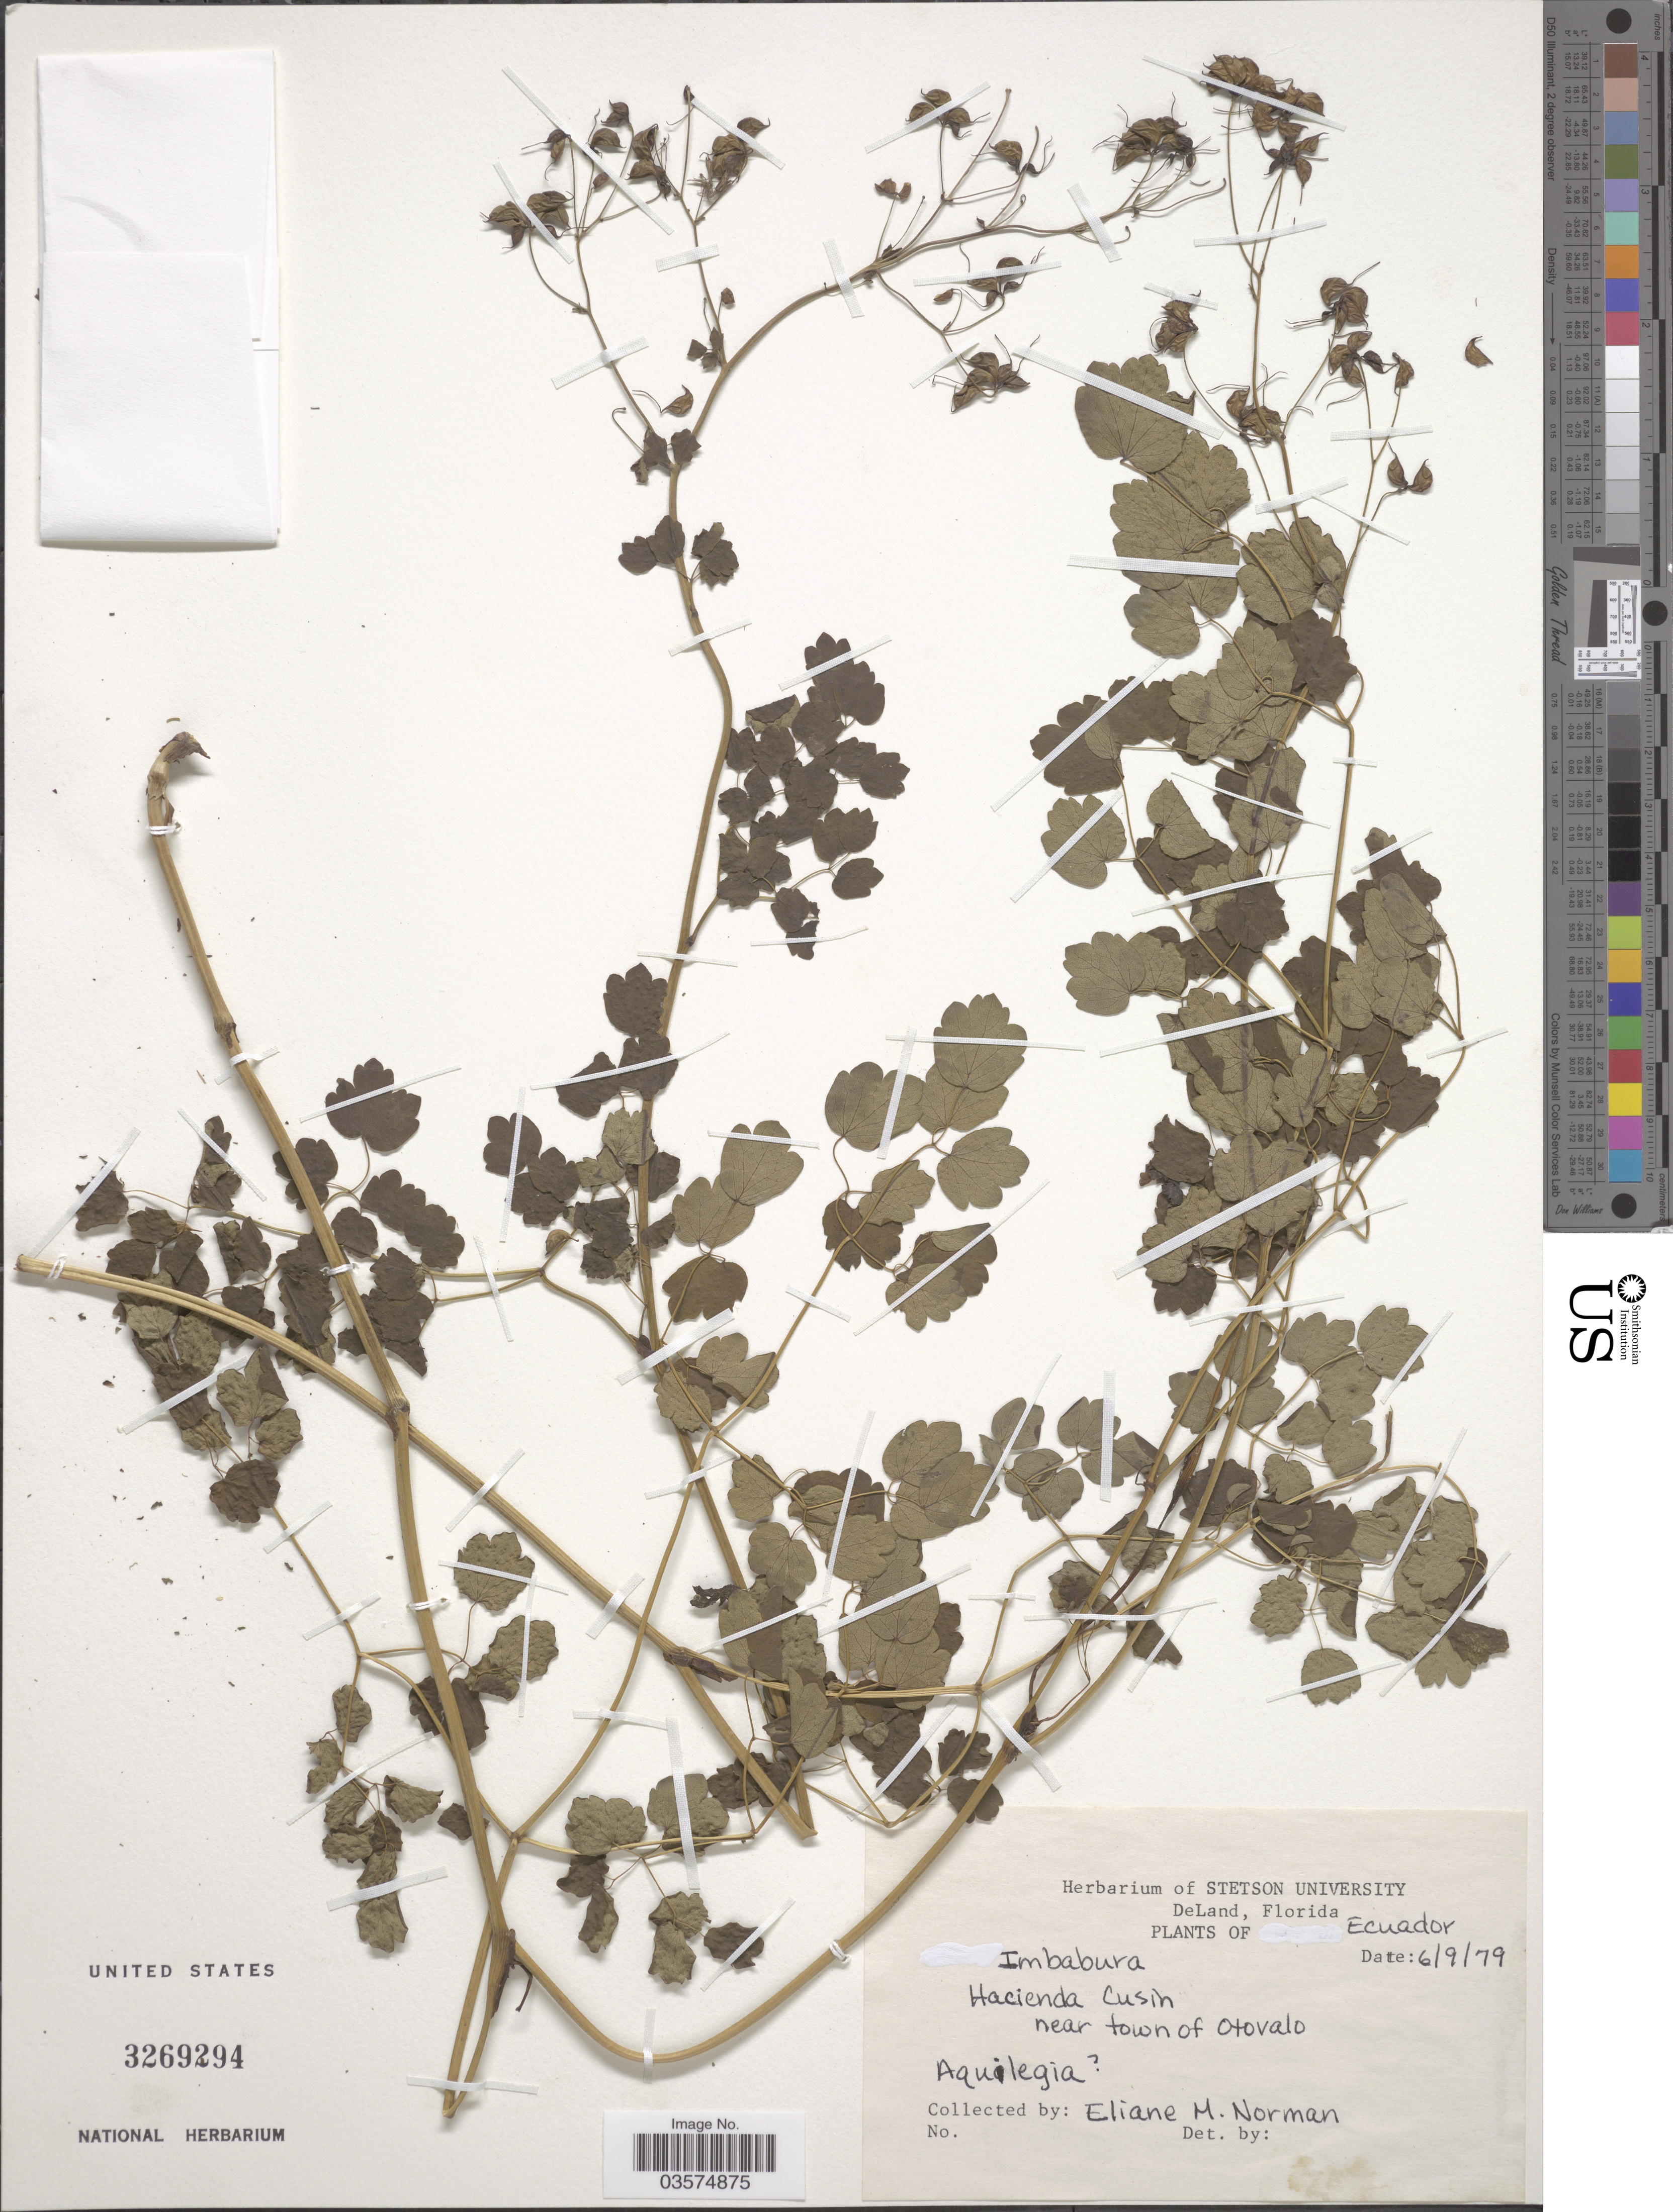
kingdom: Plantae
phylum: Tracheophyta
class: Magnoliopsida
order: Ranunculales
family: Ranunculaceae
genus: Thalictrum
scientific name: Thalictrum sp.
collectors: E. Norman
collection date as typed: Transcribed d/m/y: 6/9/79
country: Ecuador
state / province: Imbabura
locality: Hacienda Cusin, near town of Otovalo.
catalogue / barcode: US 3269294